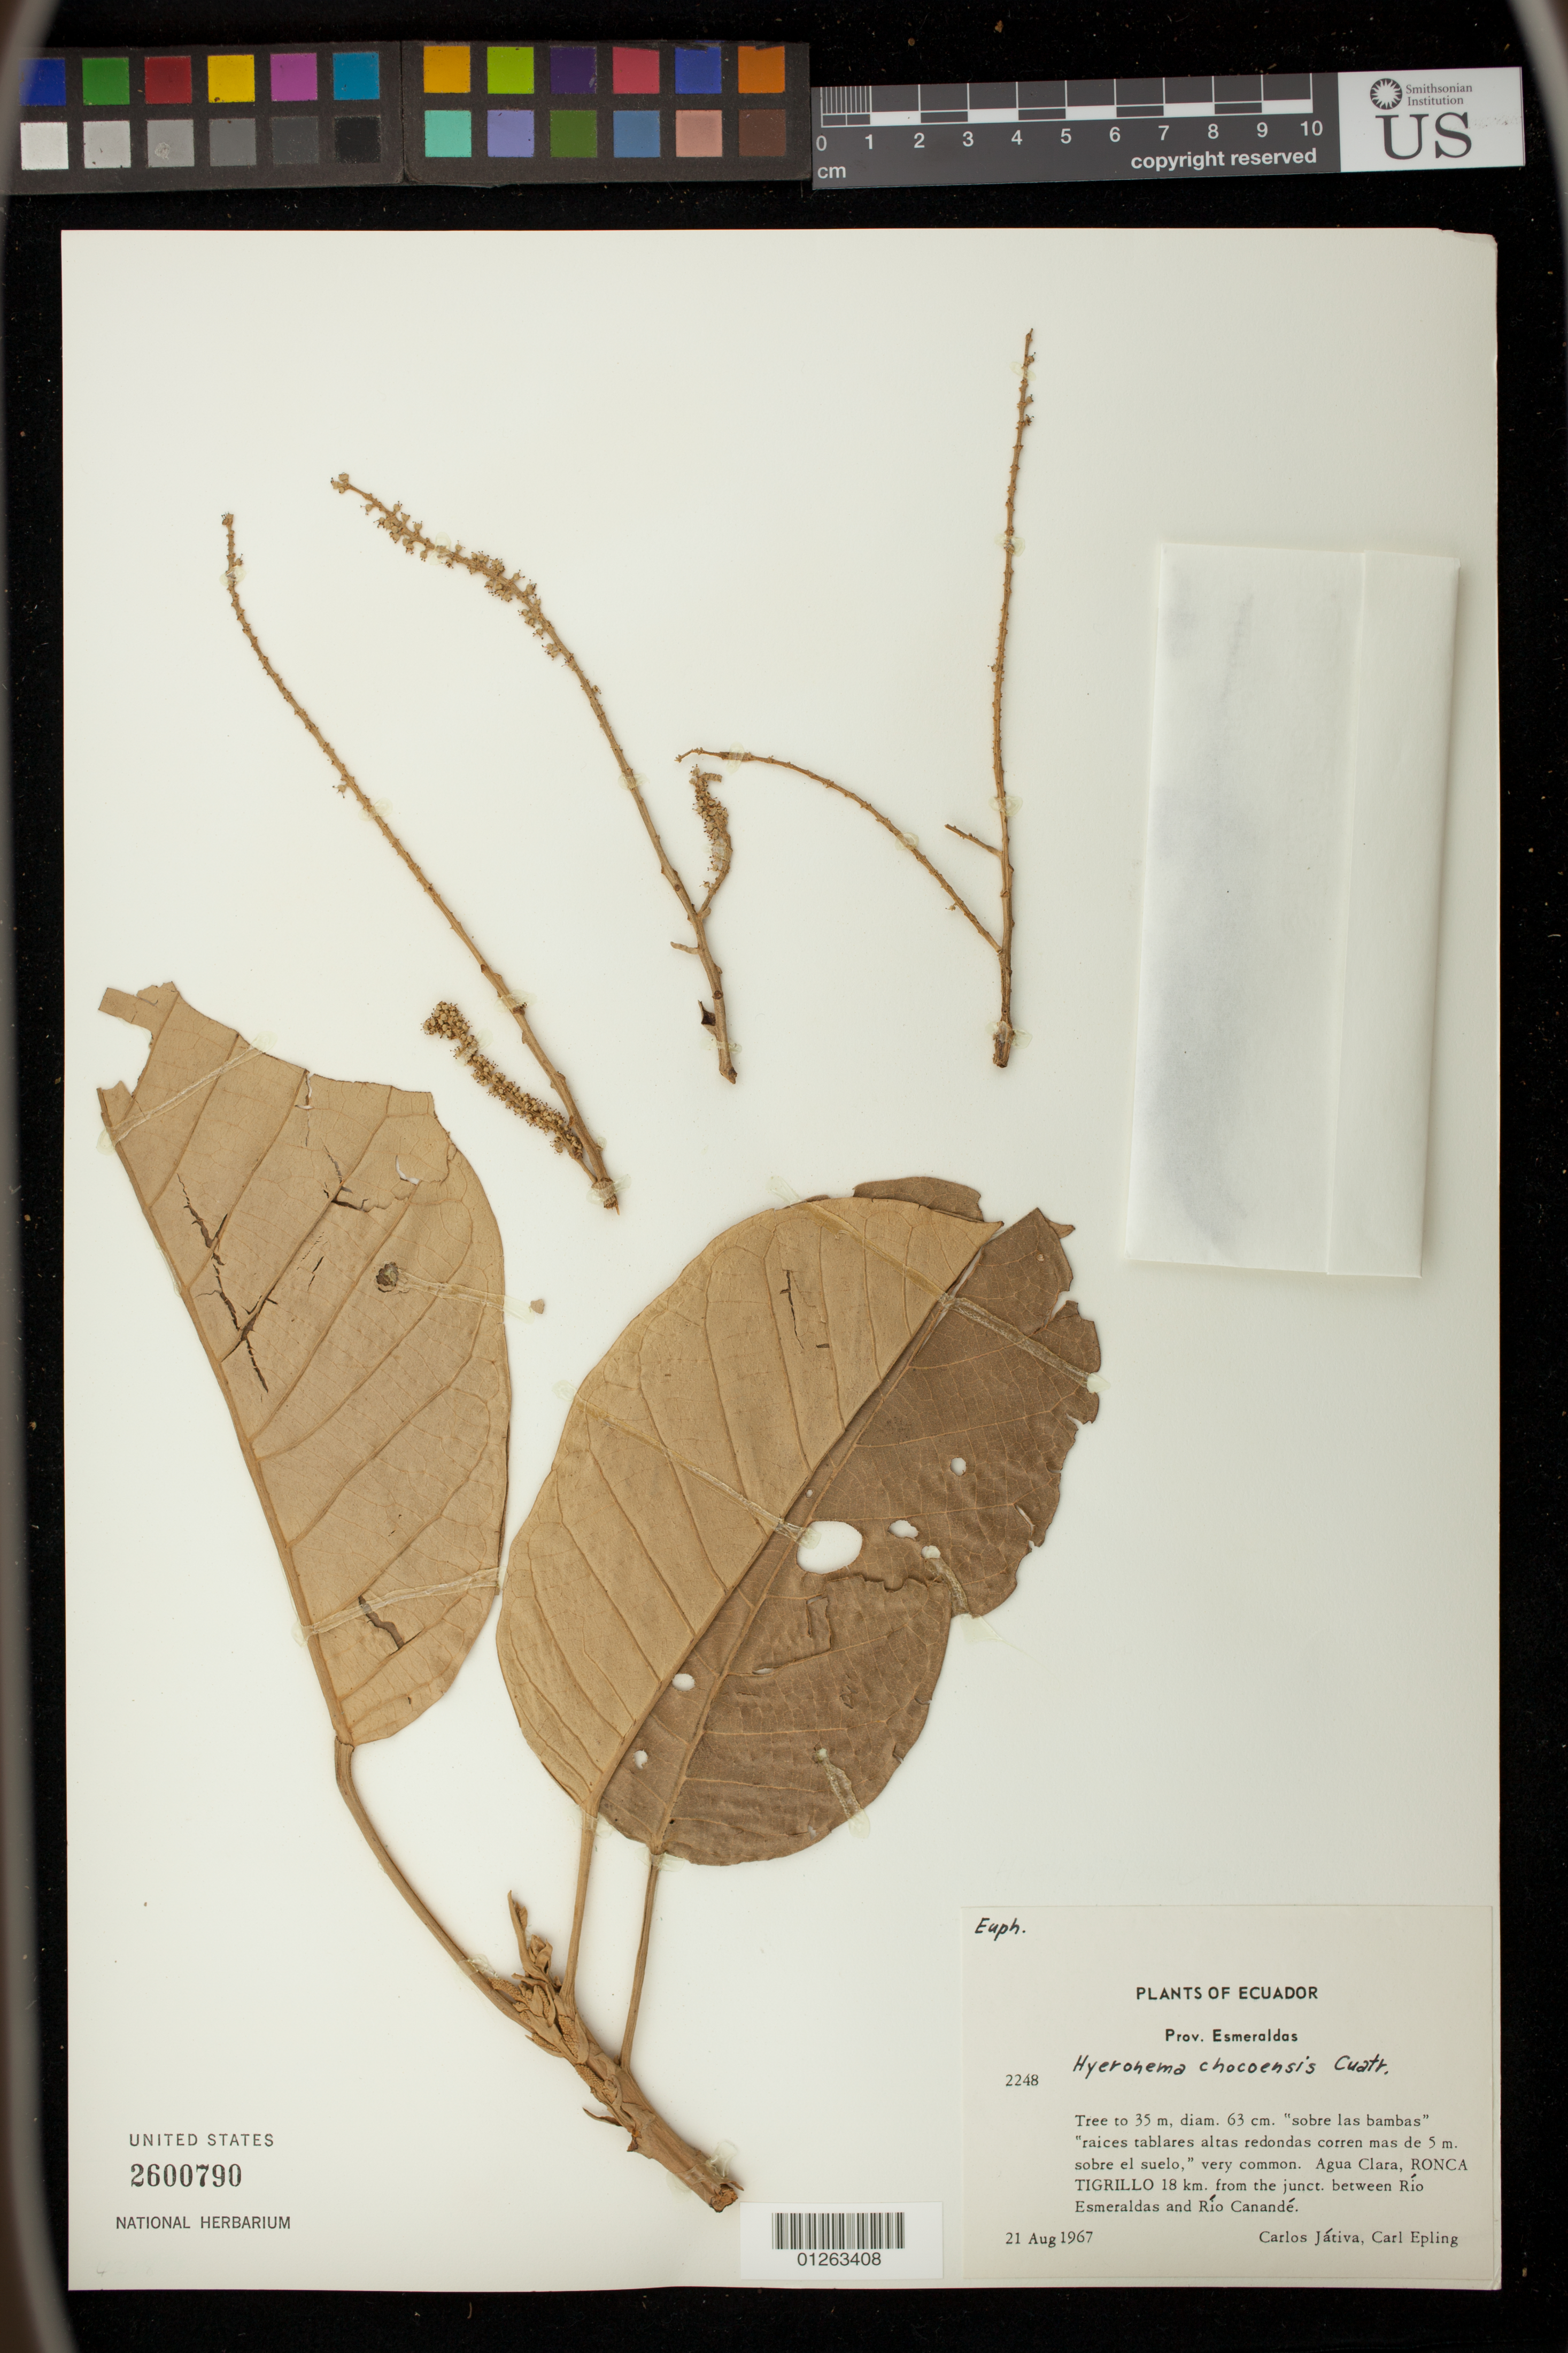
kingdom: Plantae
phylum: Tracheophyta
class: Magnoliopsida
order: Malpighiales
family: Phyllanthaceae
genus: Hieronyma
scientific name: Hieronyma alchorneoides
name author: Allemão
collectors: C. C. Epling & C. D. Játiva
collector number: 2248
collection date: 1967-08-21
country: Ecuador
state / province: Esmeraldas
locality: Agua Clara, Ronca Tigrillo 18 km. from the junct. between Rio Esmeraldas and Rio Canande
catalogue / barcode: US 2600790